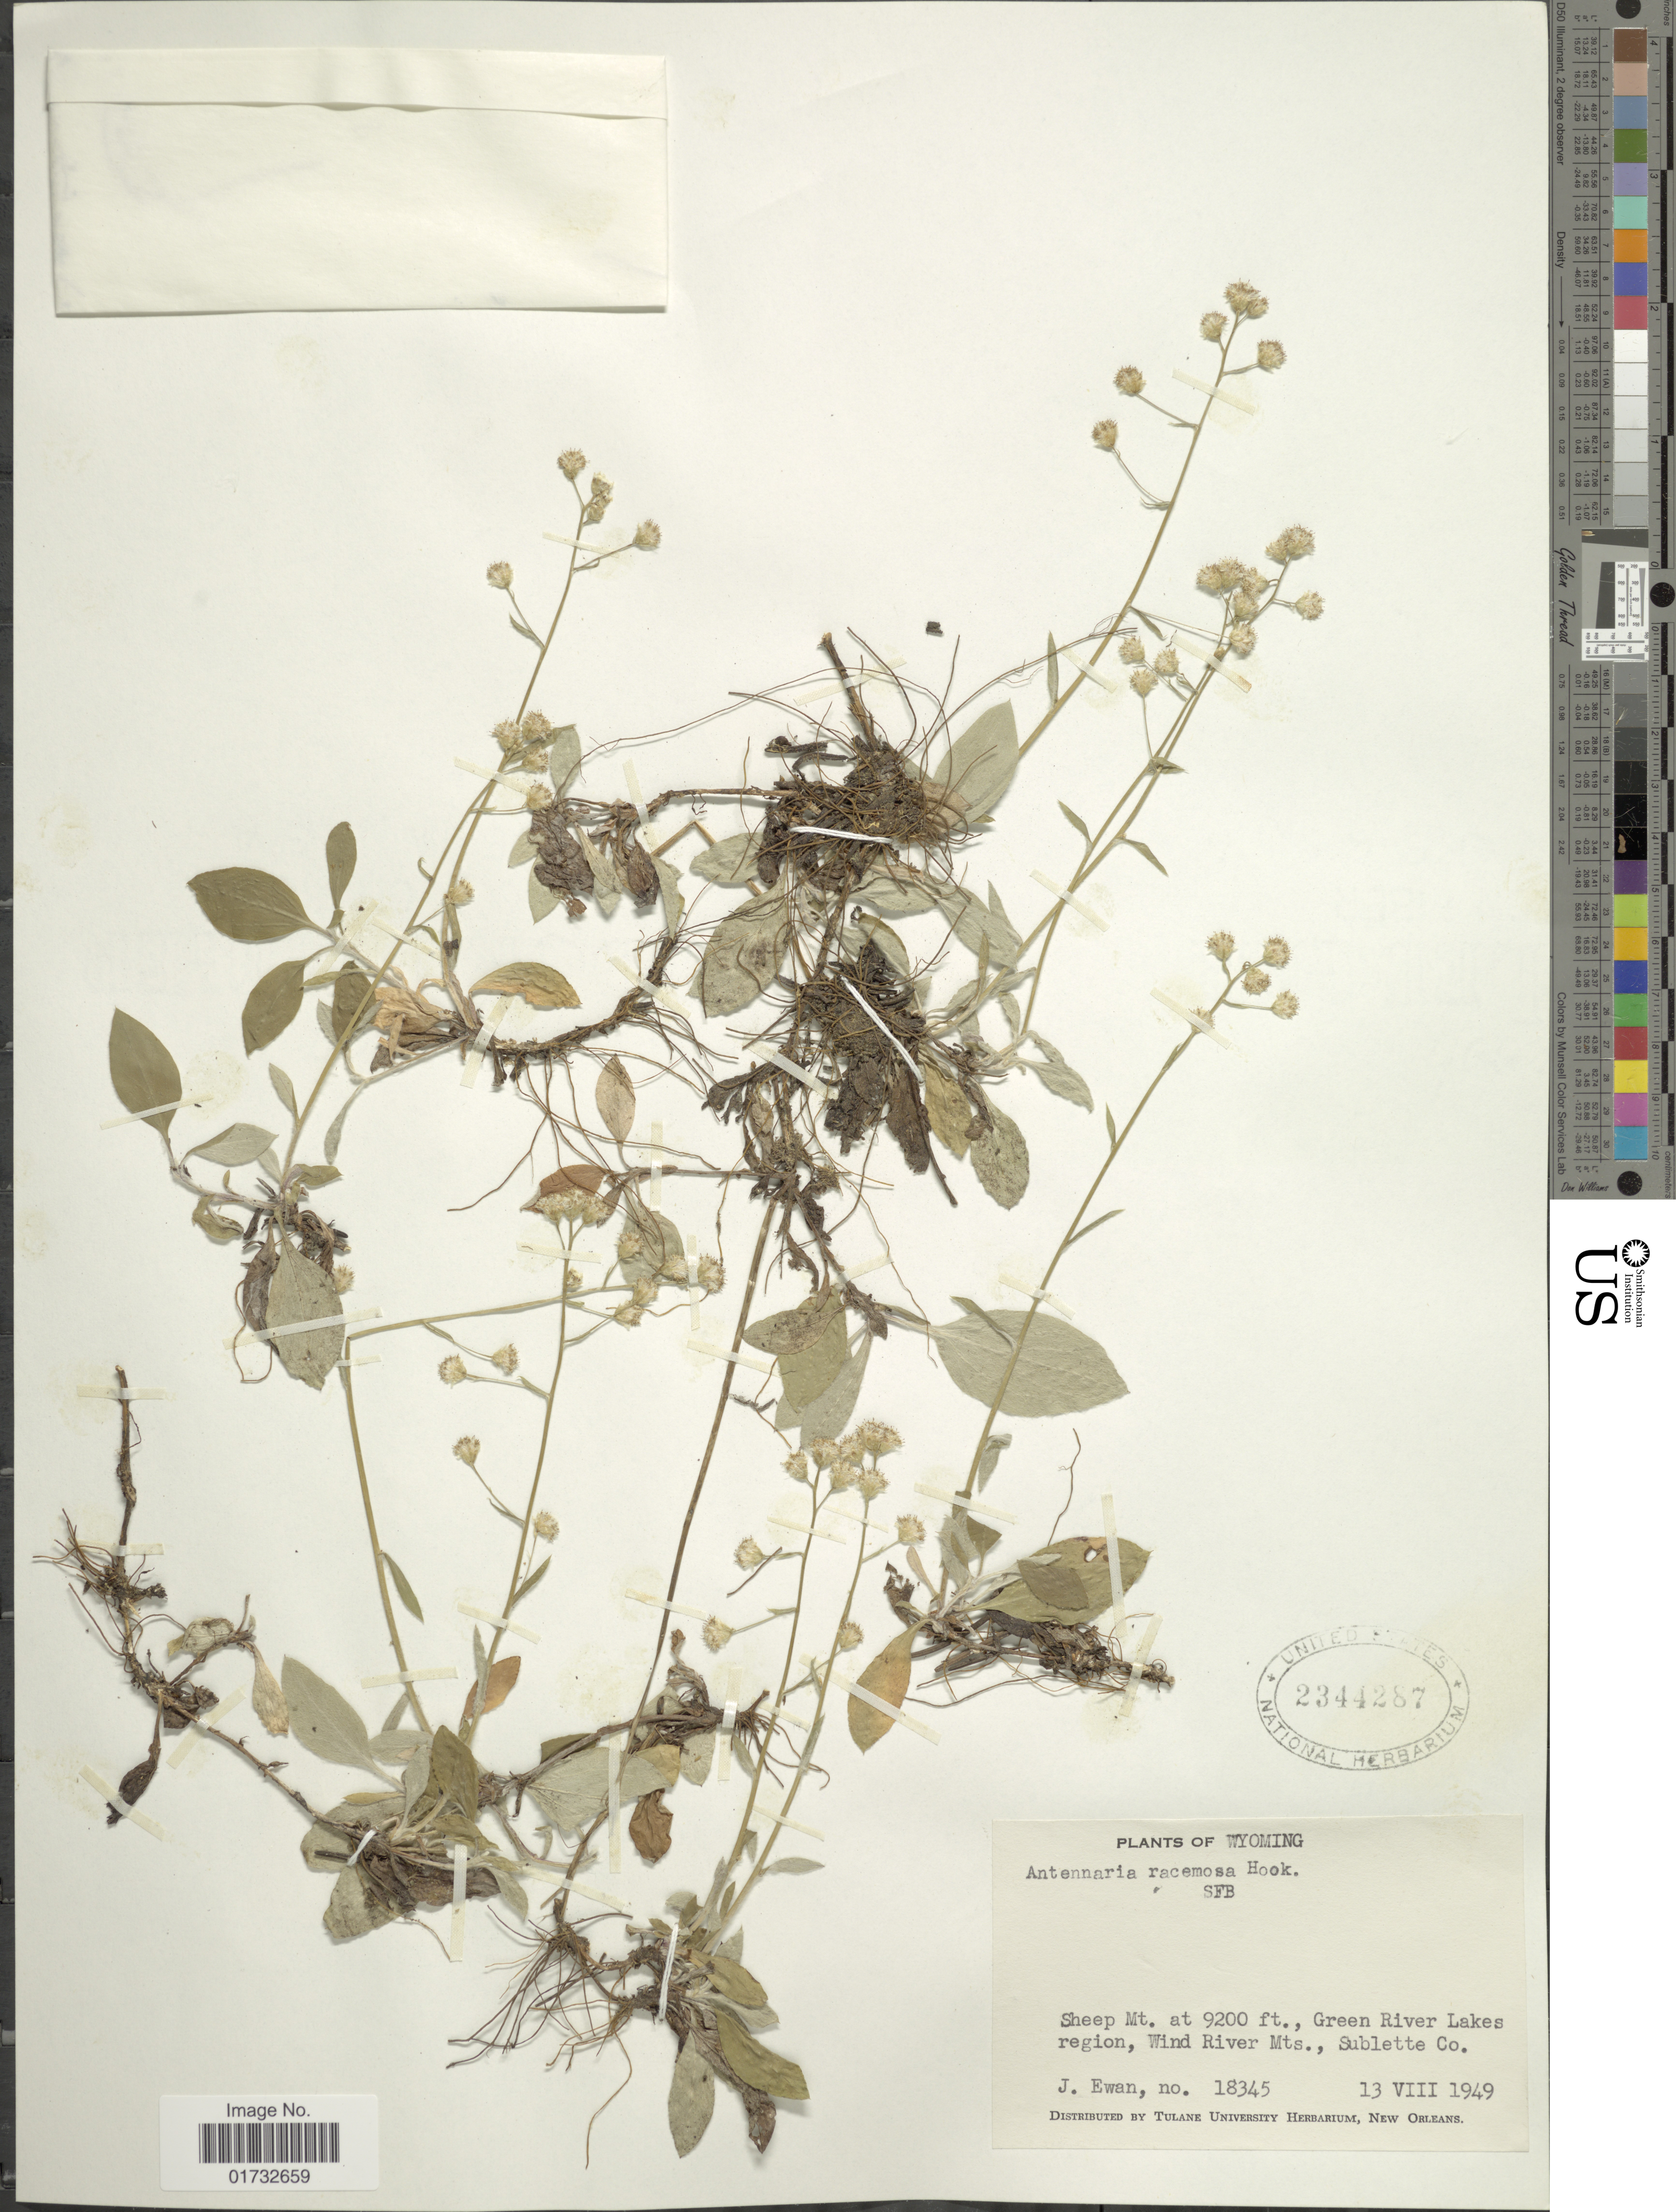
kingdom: Plantae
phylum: Tracheophyta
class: Magnoliopsida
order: Asterales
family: Asteraceae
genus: Antennaria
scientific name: Antennaria racemosa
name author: Hook.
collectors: J. A. Ewan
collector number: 18345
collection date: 1949-08-13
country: United States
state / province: Wyoming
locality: Sheep Mt., Green River Lakes region, Wind River Mts., Sublette Co.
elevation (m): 2804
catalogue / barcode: US 2344287